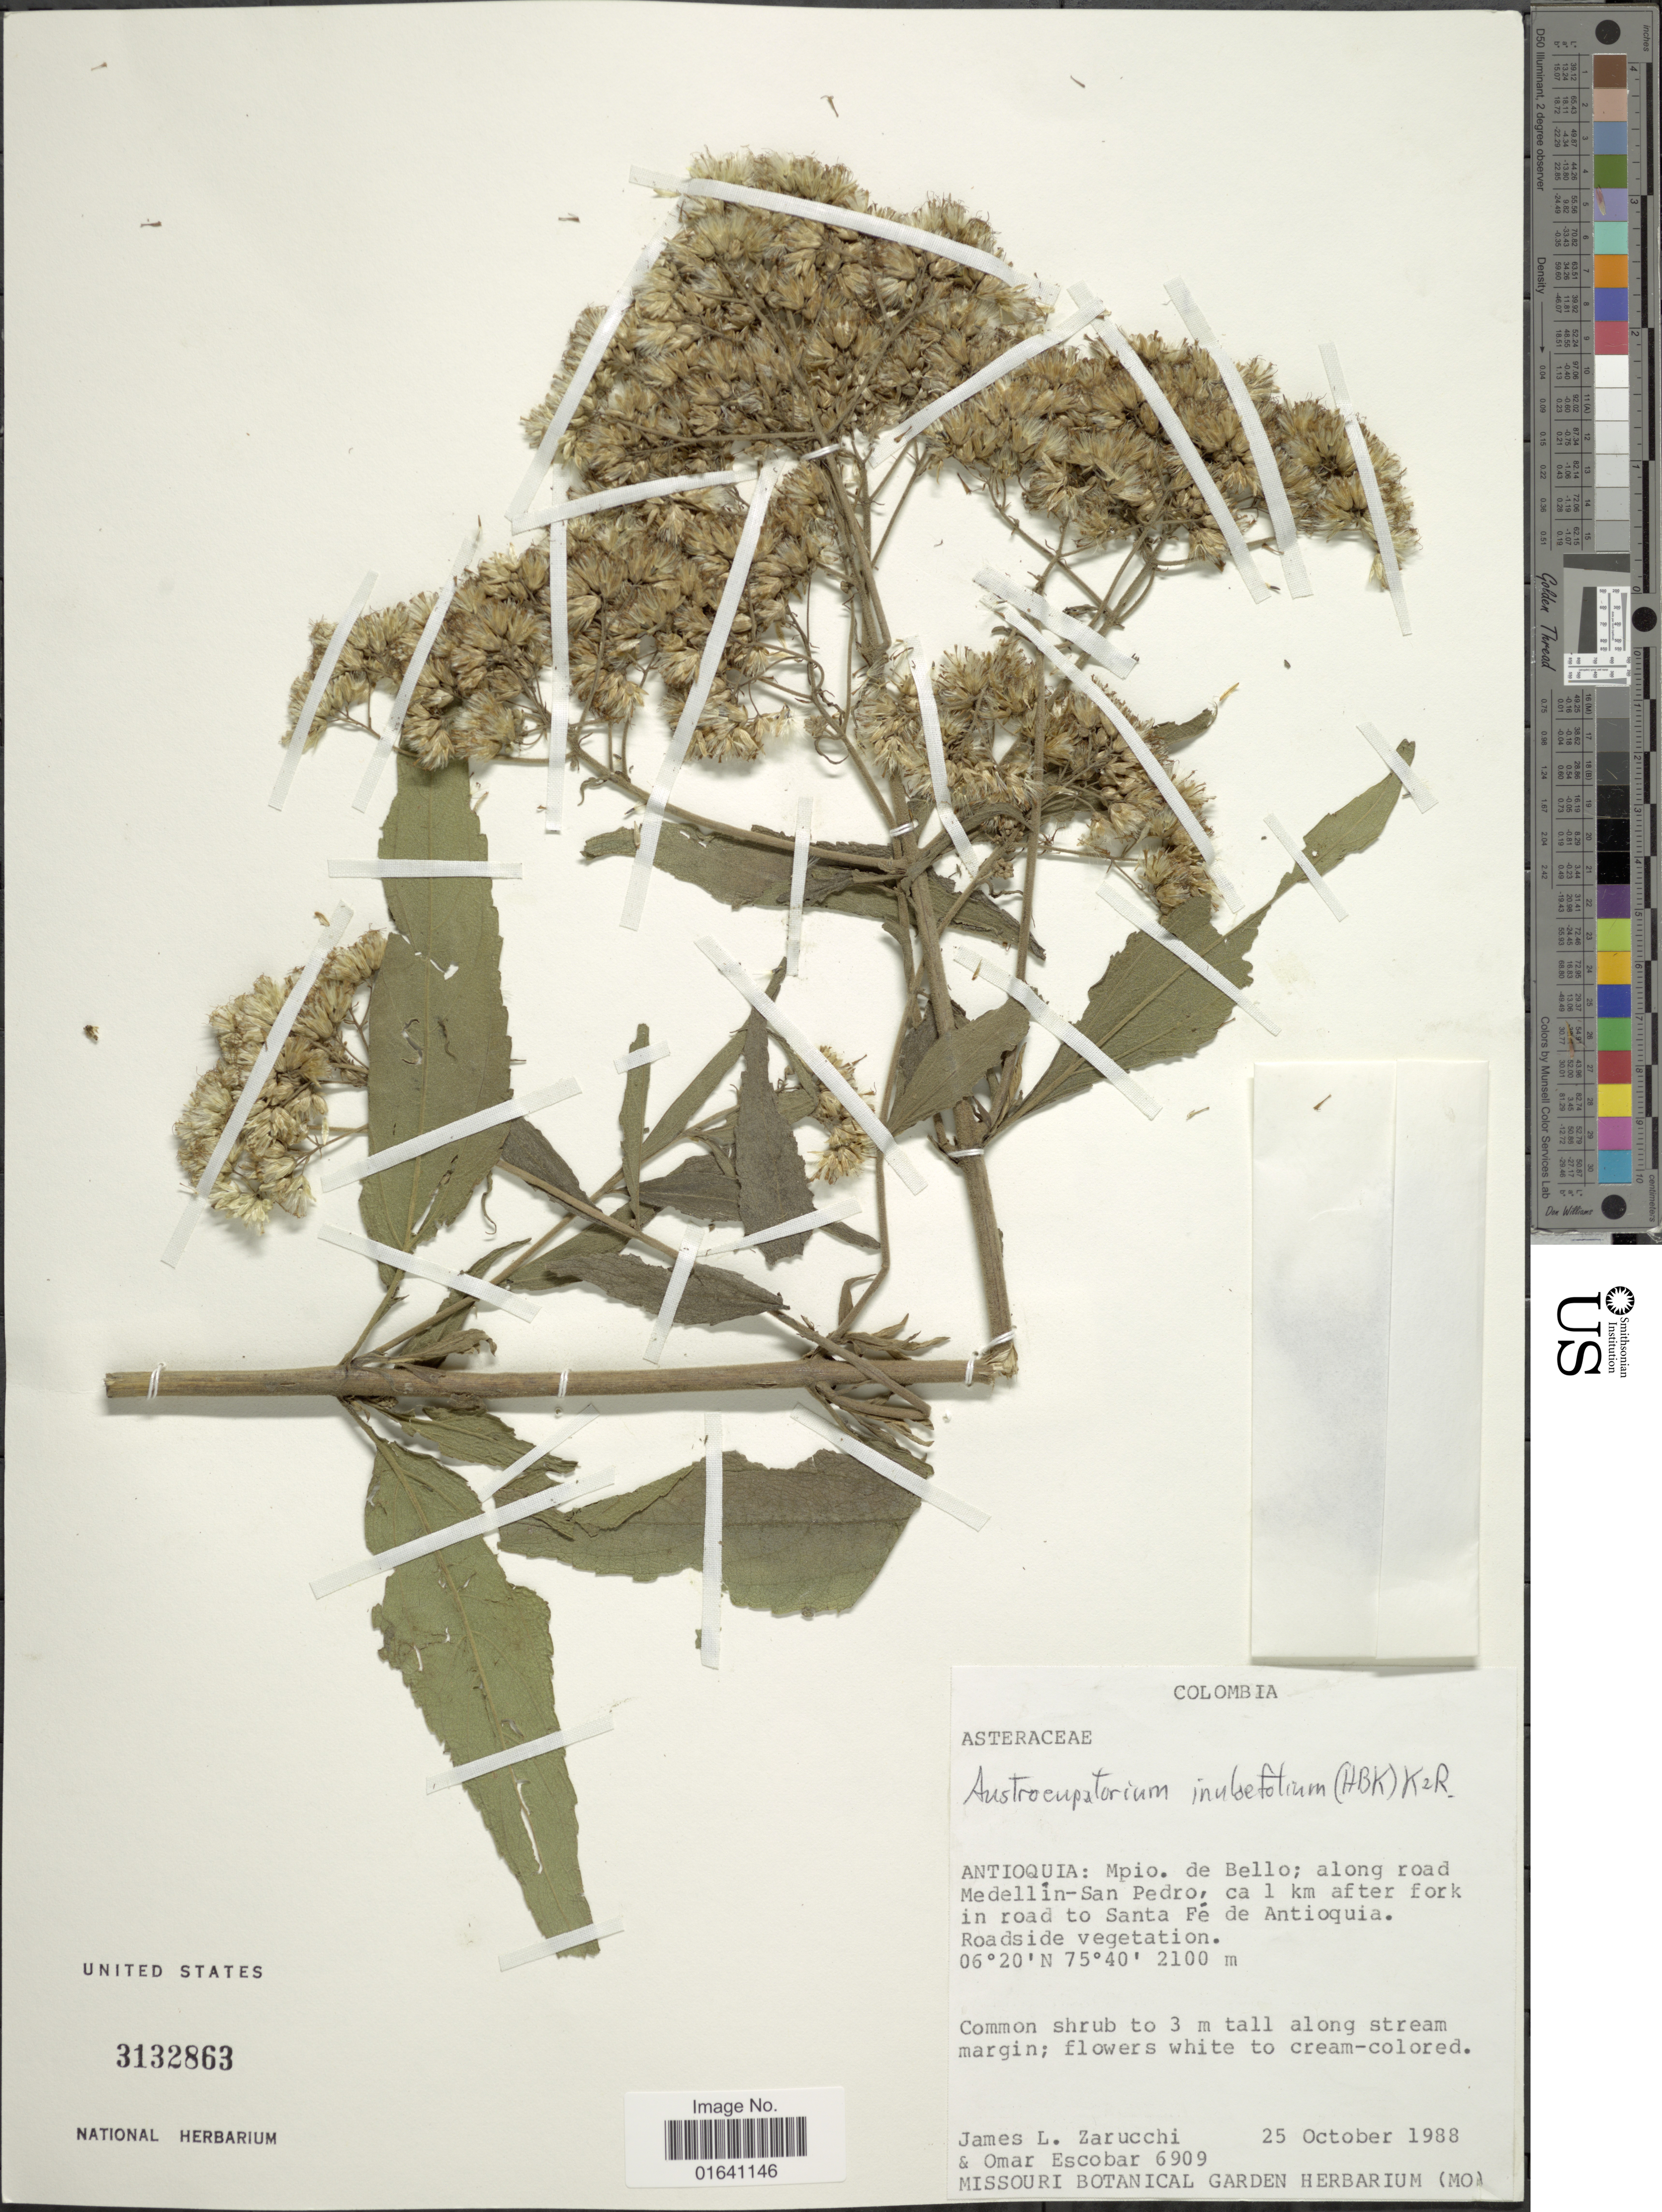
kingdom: Plantae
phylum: Tracheophyta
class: Magnoliopsida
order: Asterales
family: Asteraceae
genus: Austroeupatorium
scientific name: Austroeupatorium inulaefolium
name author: (Kunth) R.M. King & H. Rob.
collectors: J. L. Zarucchi & O. D. Escobar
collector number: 6909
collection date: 1988-10-25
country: Colombia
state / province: Antioquia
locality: Mpio de Bello; along road Medell7-San Pedro , ca 1 km after fork in road to Santa Fé de Antioquia. Roadisde vegetation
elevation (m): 2100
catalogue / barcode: US 3132863